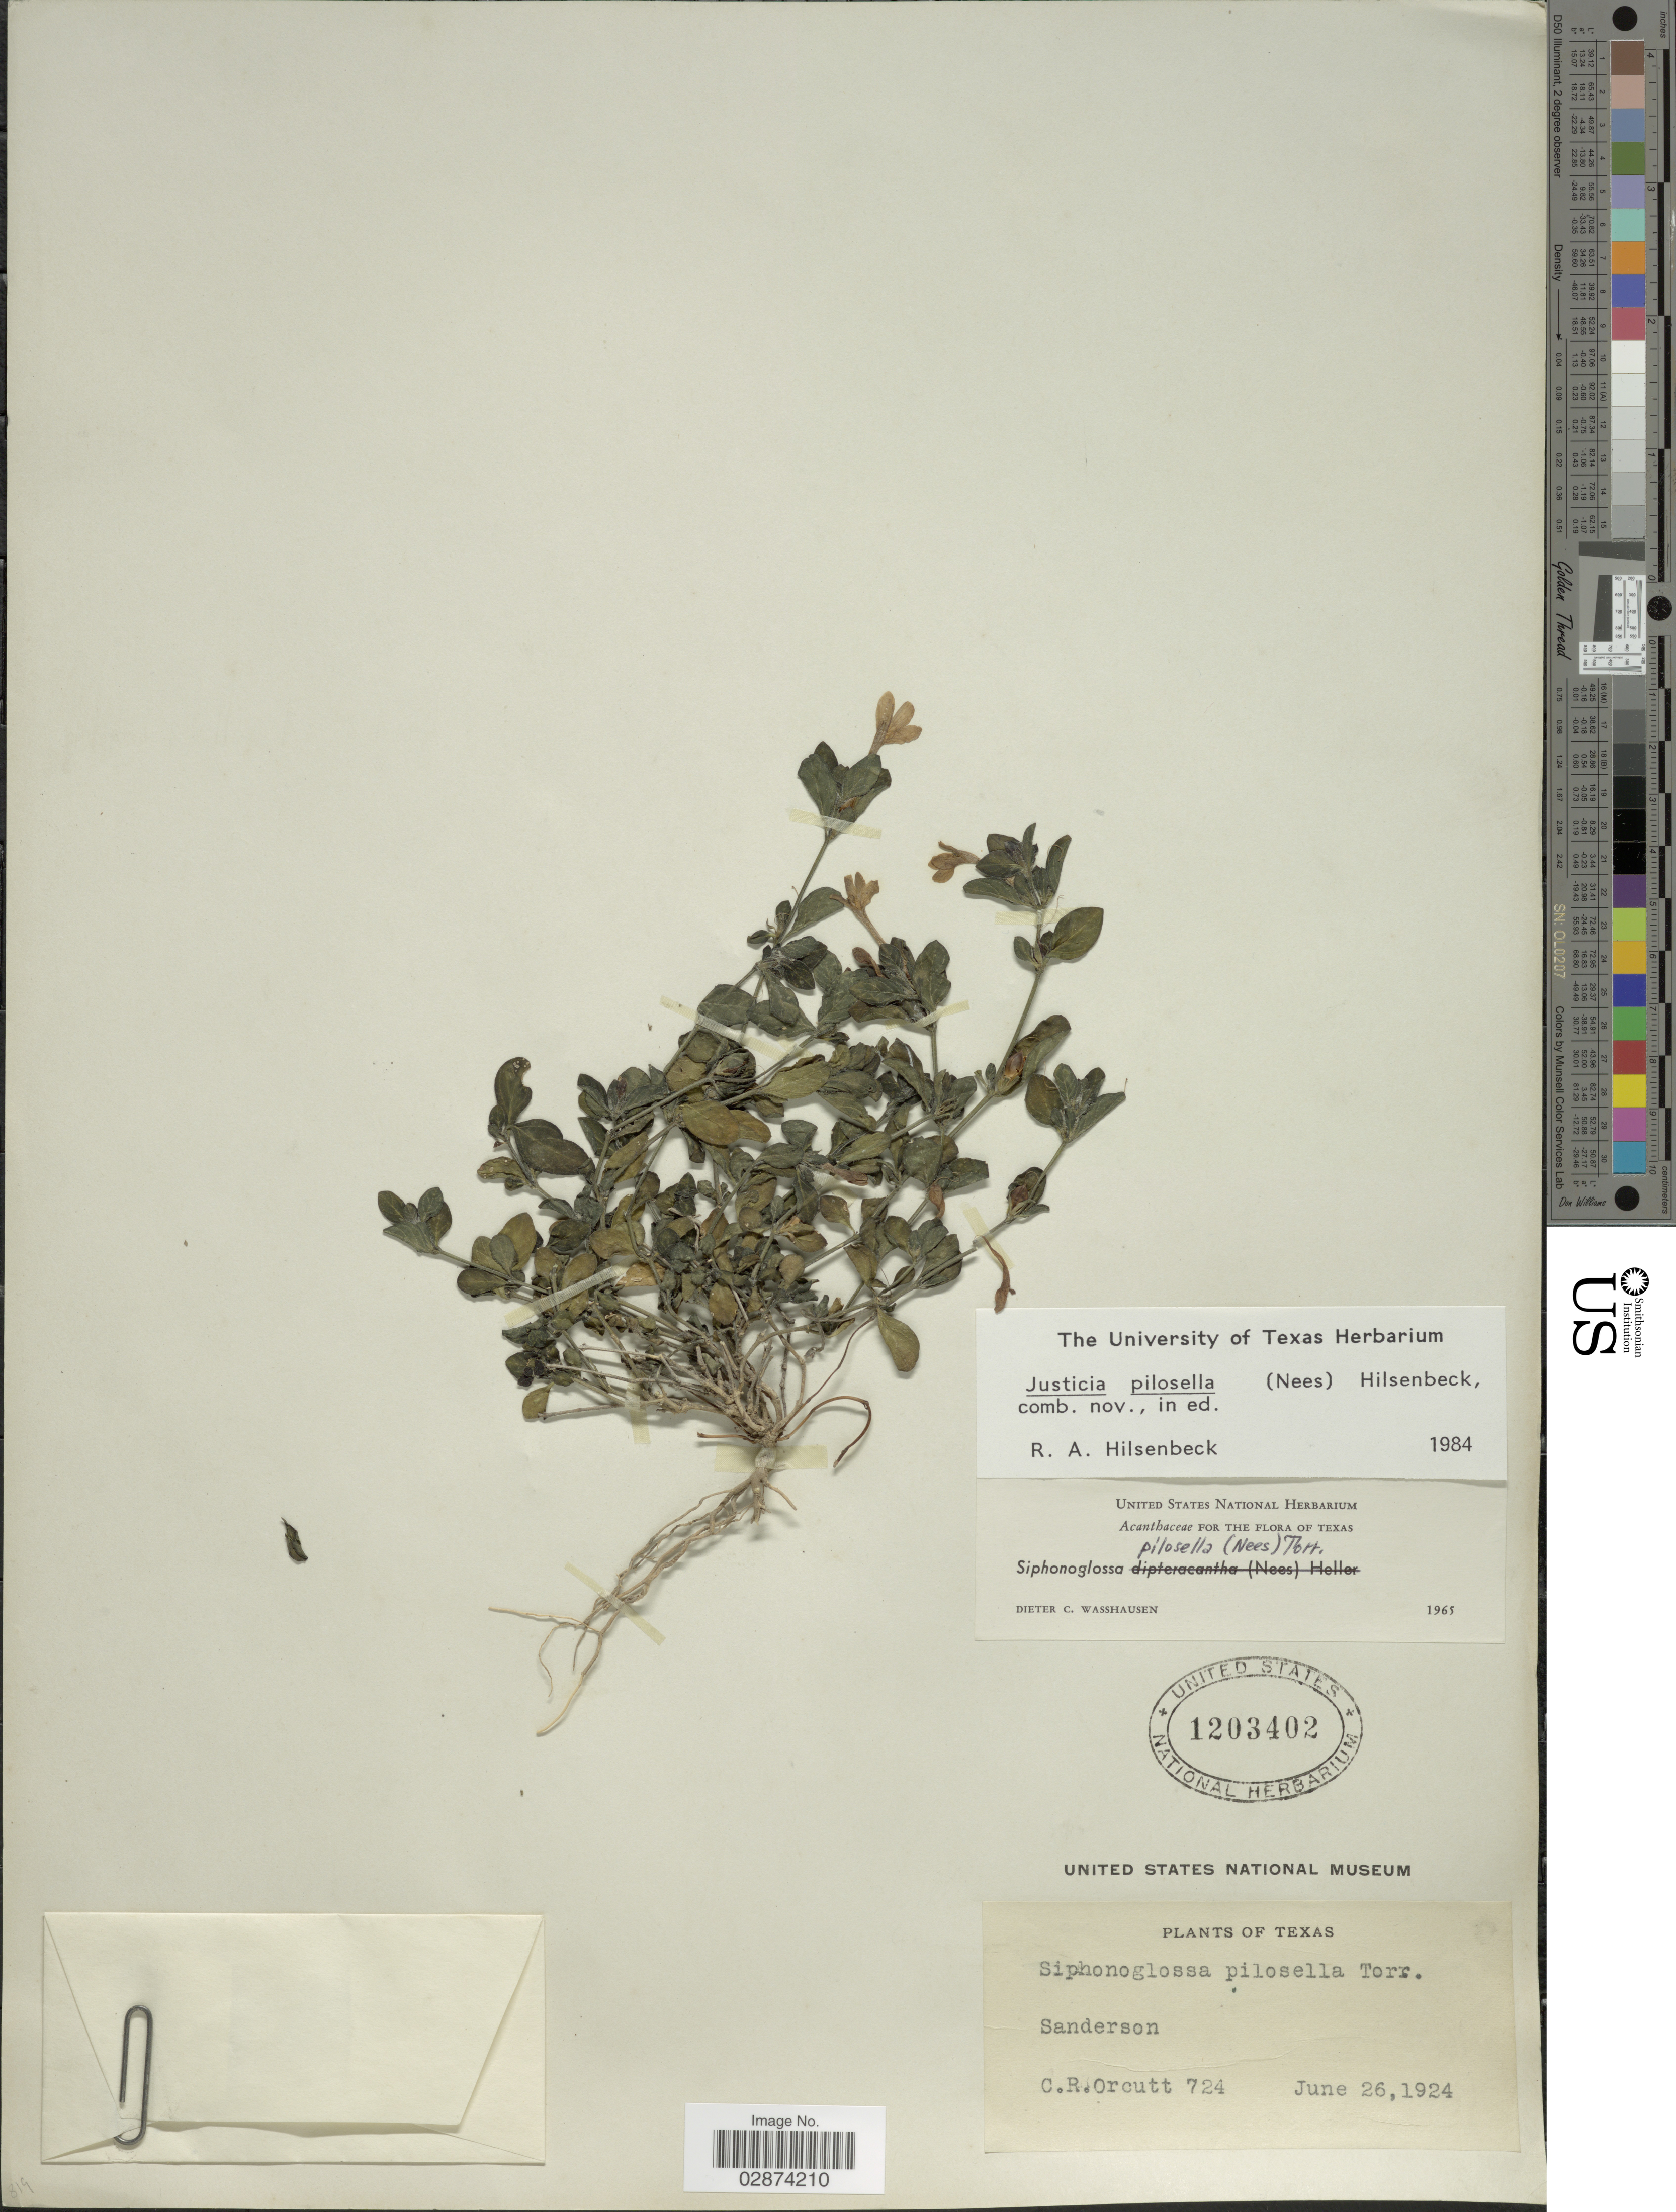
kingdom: Plantae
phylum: Tracheophyta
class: Magnoliopsida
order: Lamiales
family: Acanthaceae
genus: Justicia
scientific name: Justicia pilosella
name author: (Nees) Hilsenb.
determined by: Fisher, Amanda, (LOB), California State University, Long Beach (UNITED STATES)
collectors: C. R. Orcutt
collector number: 724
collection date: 1924-06-26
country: United States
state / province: Texas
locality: Sanderson.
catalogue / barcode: US 1203402